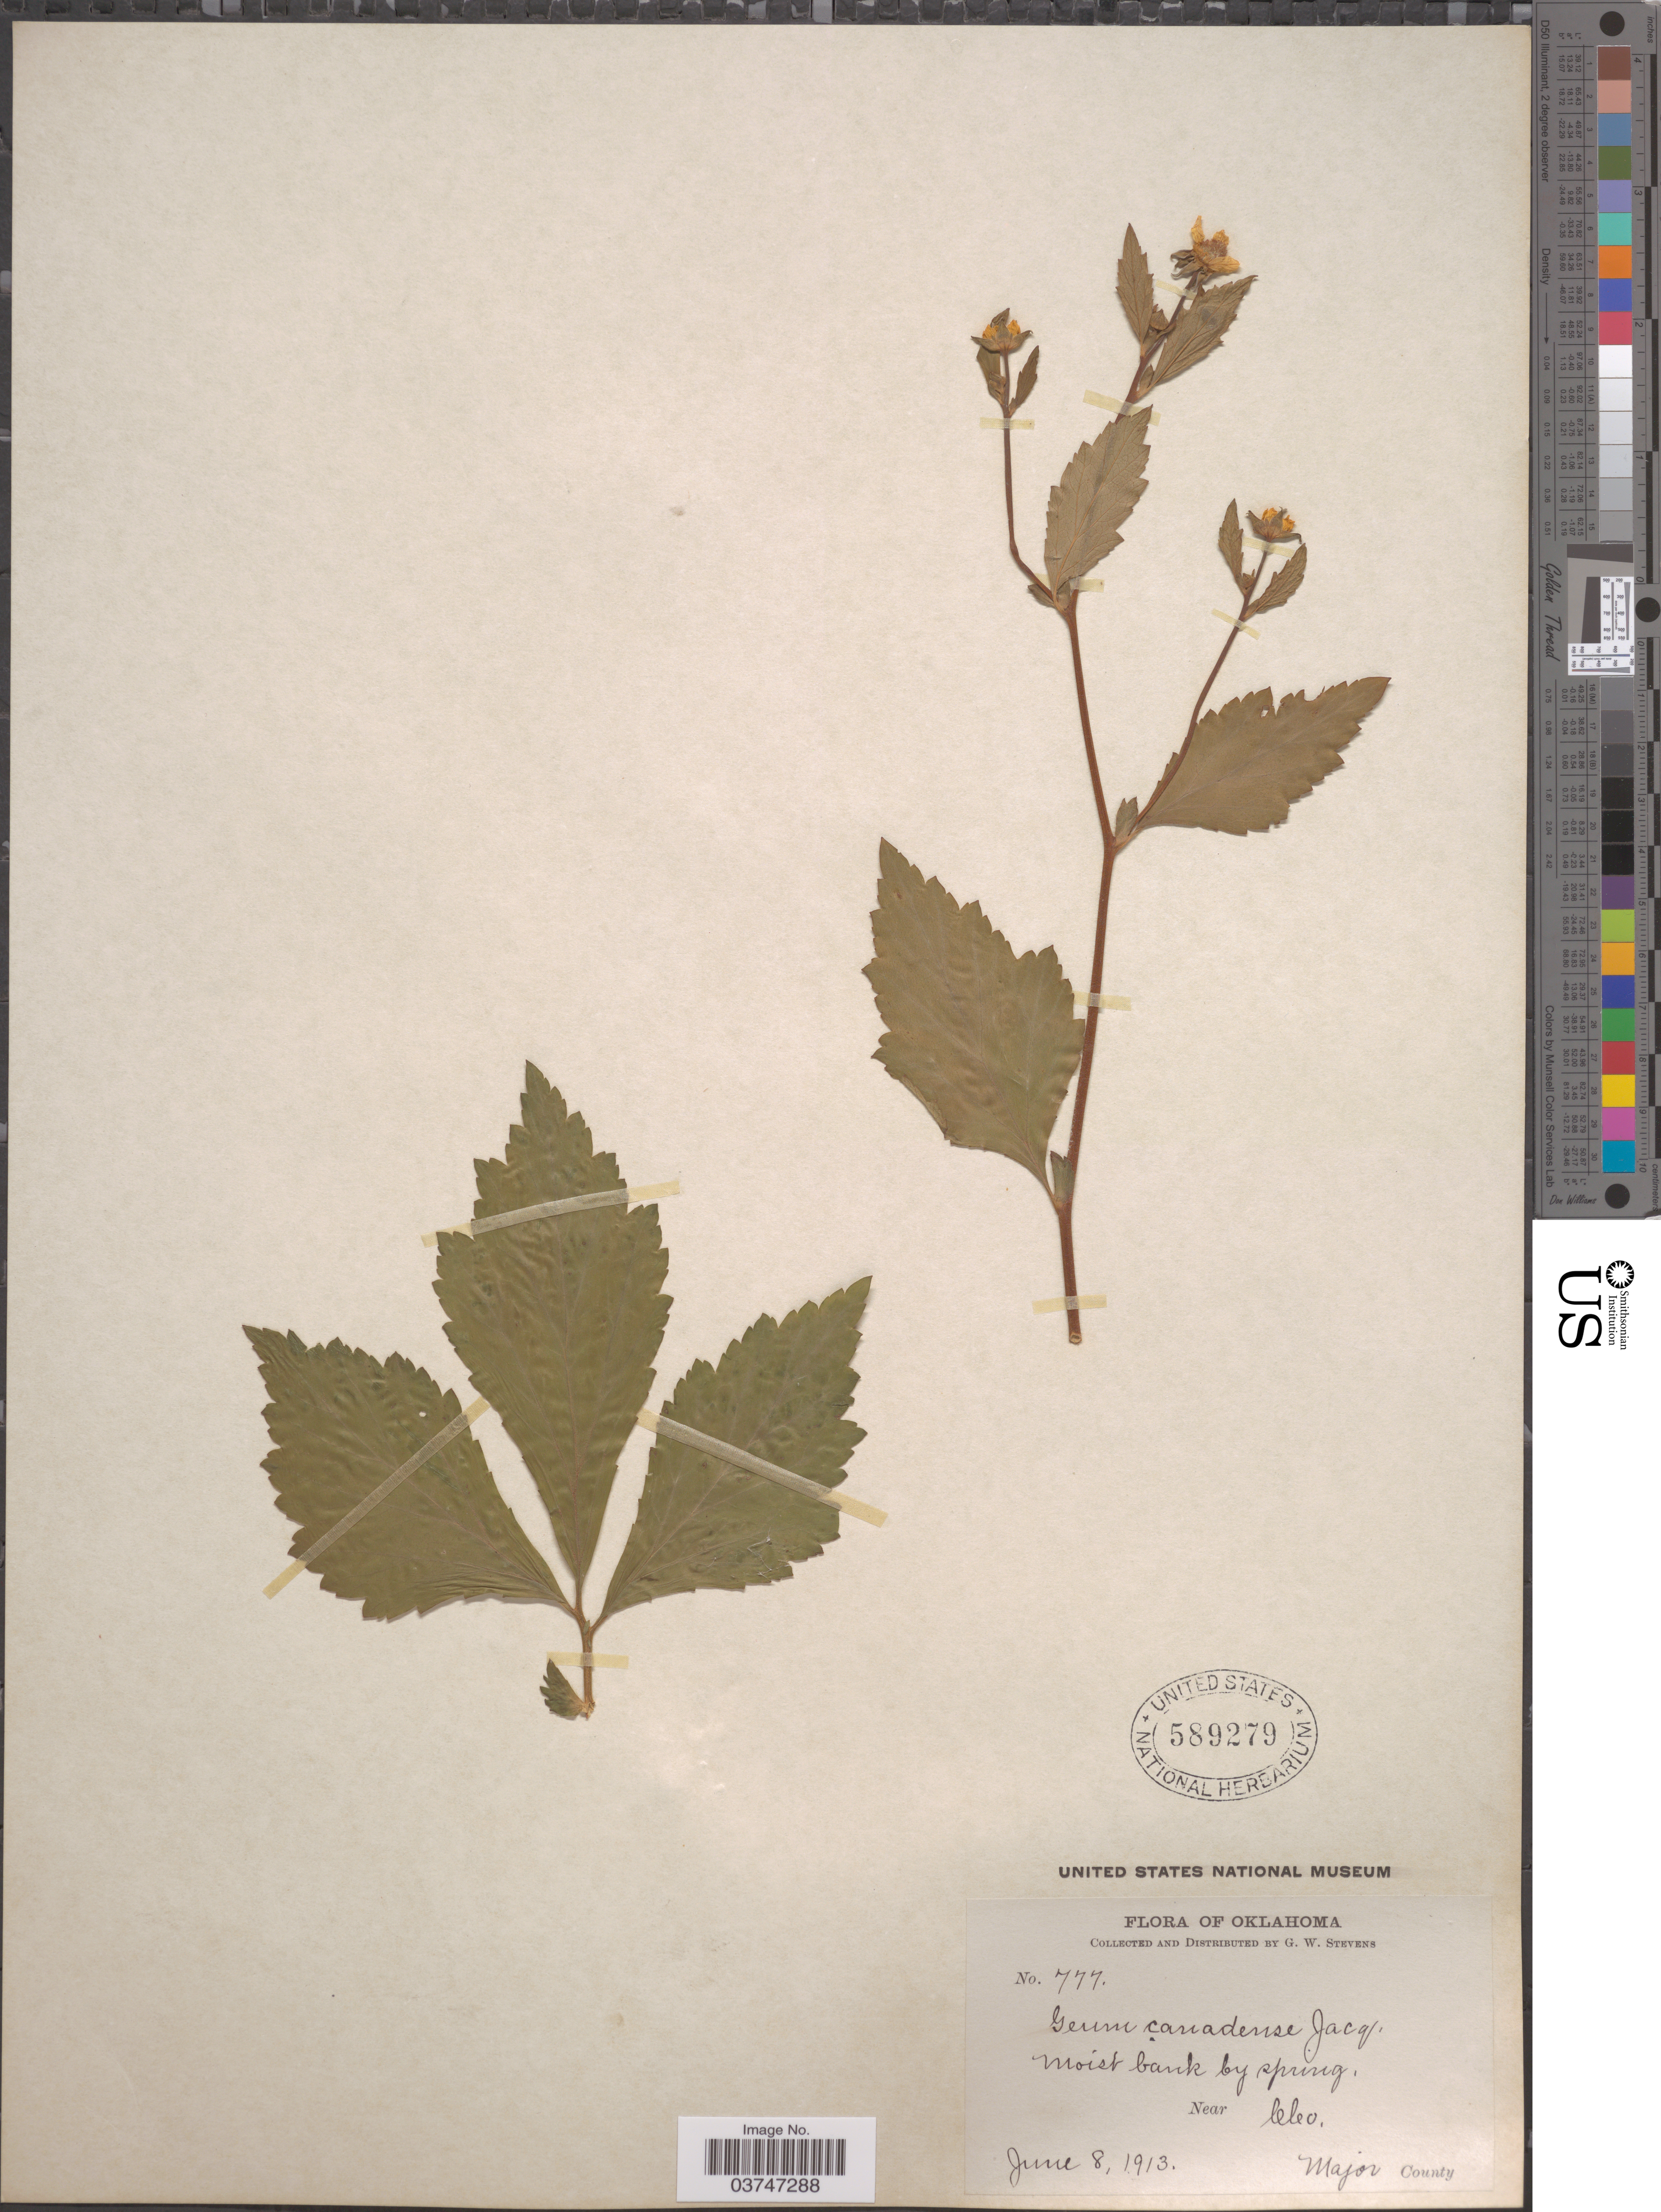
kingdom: Plantae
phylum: Tracheophyta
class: Magnoliopsida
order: Rosales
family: Rosaceae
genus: Geum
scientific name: Geum canadense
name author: Jacq.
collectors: G. W. Stevens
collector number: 777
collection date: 1913-06-08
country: United States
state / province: Oklahoma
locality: Near Cleo major County.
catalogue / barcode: US 589279